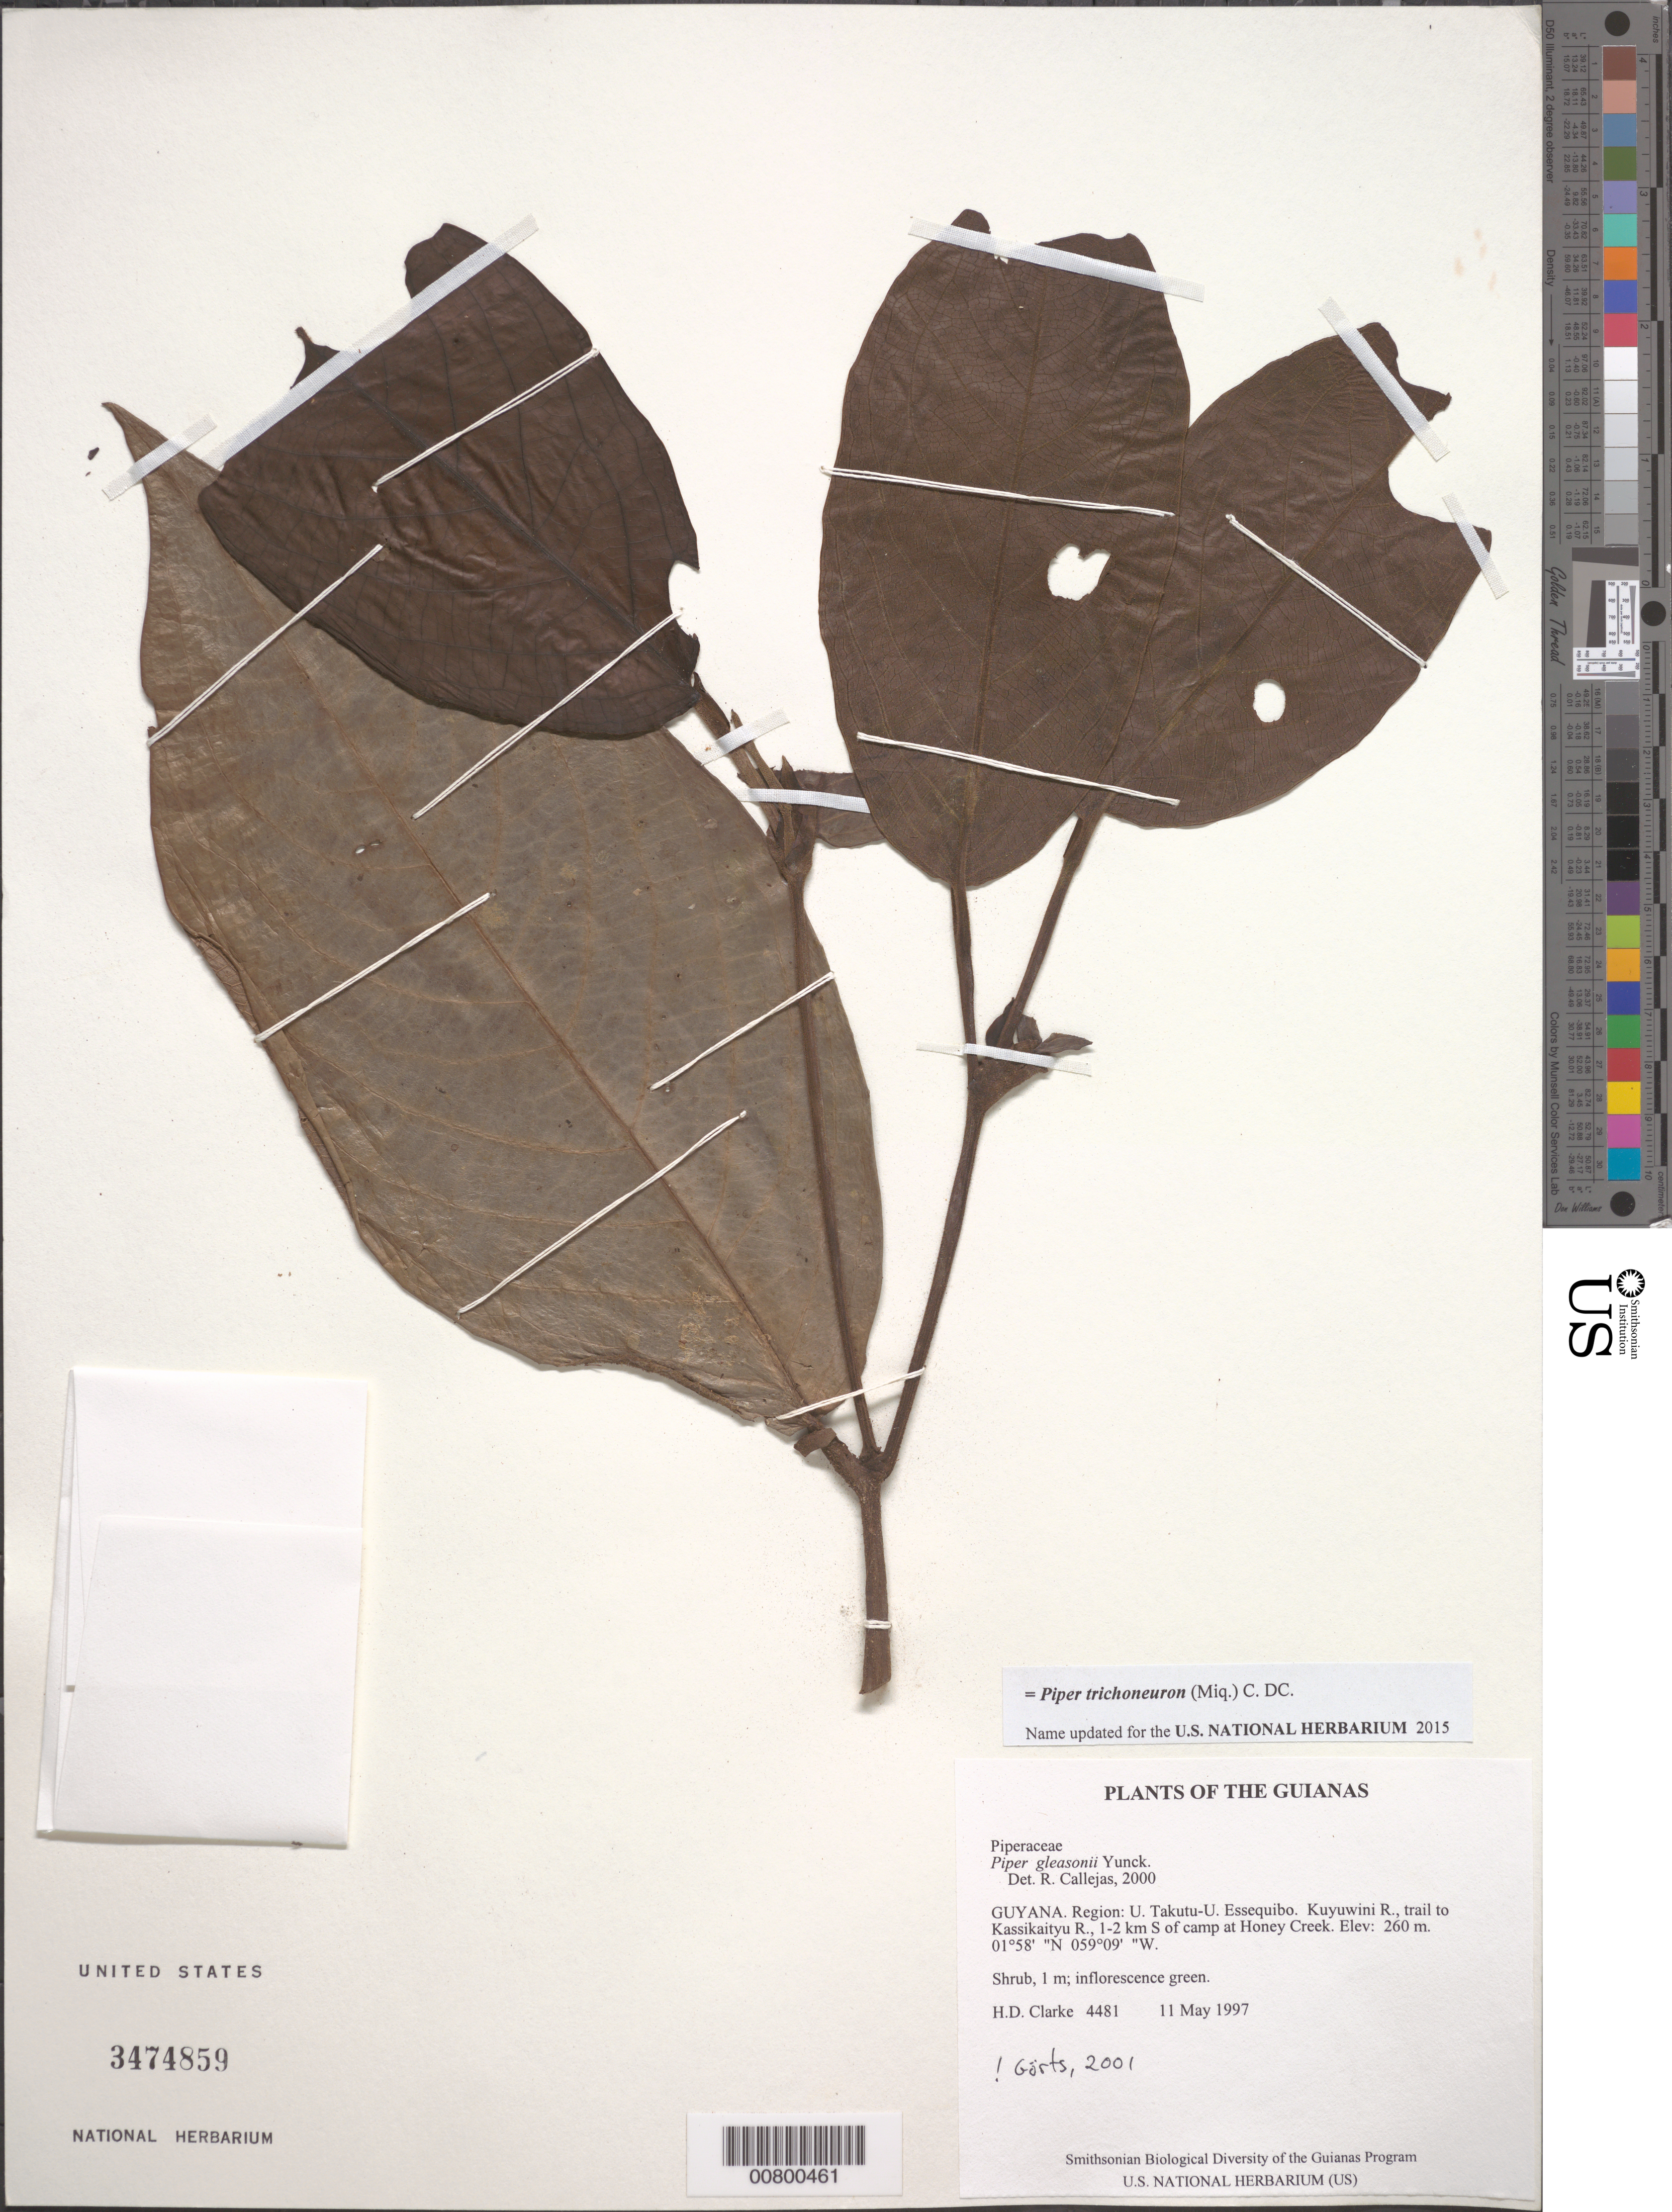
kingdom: Plantae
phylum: Tracheophyta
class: Magnoliopsida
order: Piperales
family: Piperaceae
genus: Piper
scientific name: Piper gleasonii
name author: Yunck.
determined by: Görts-van Rijn, A. R. A.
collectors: H. D. Clarke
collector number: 4481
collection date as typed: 11 May 1997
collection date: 1997-05-11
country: Guyana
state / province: U. Takutu-U. Essequibo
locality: Kuyuwini R., trail to Kassikaityu R., 1-2 km S of camp at Honey Creek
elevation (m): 260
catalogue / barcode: US 3474859